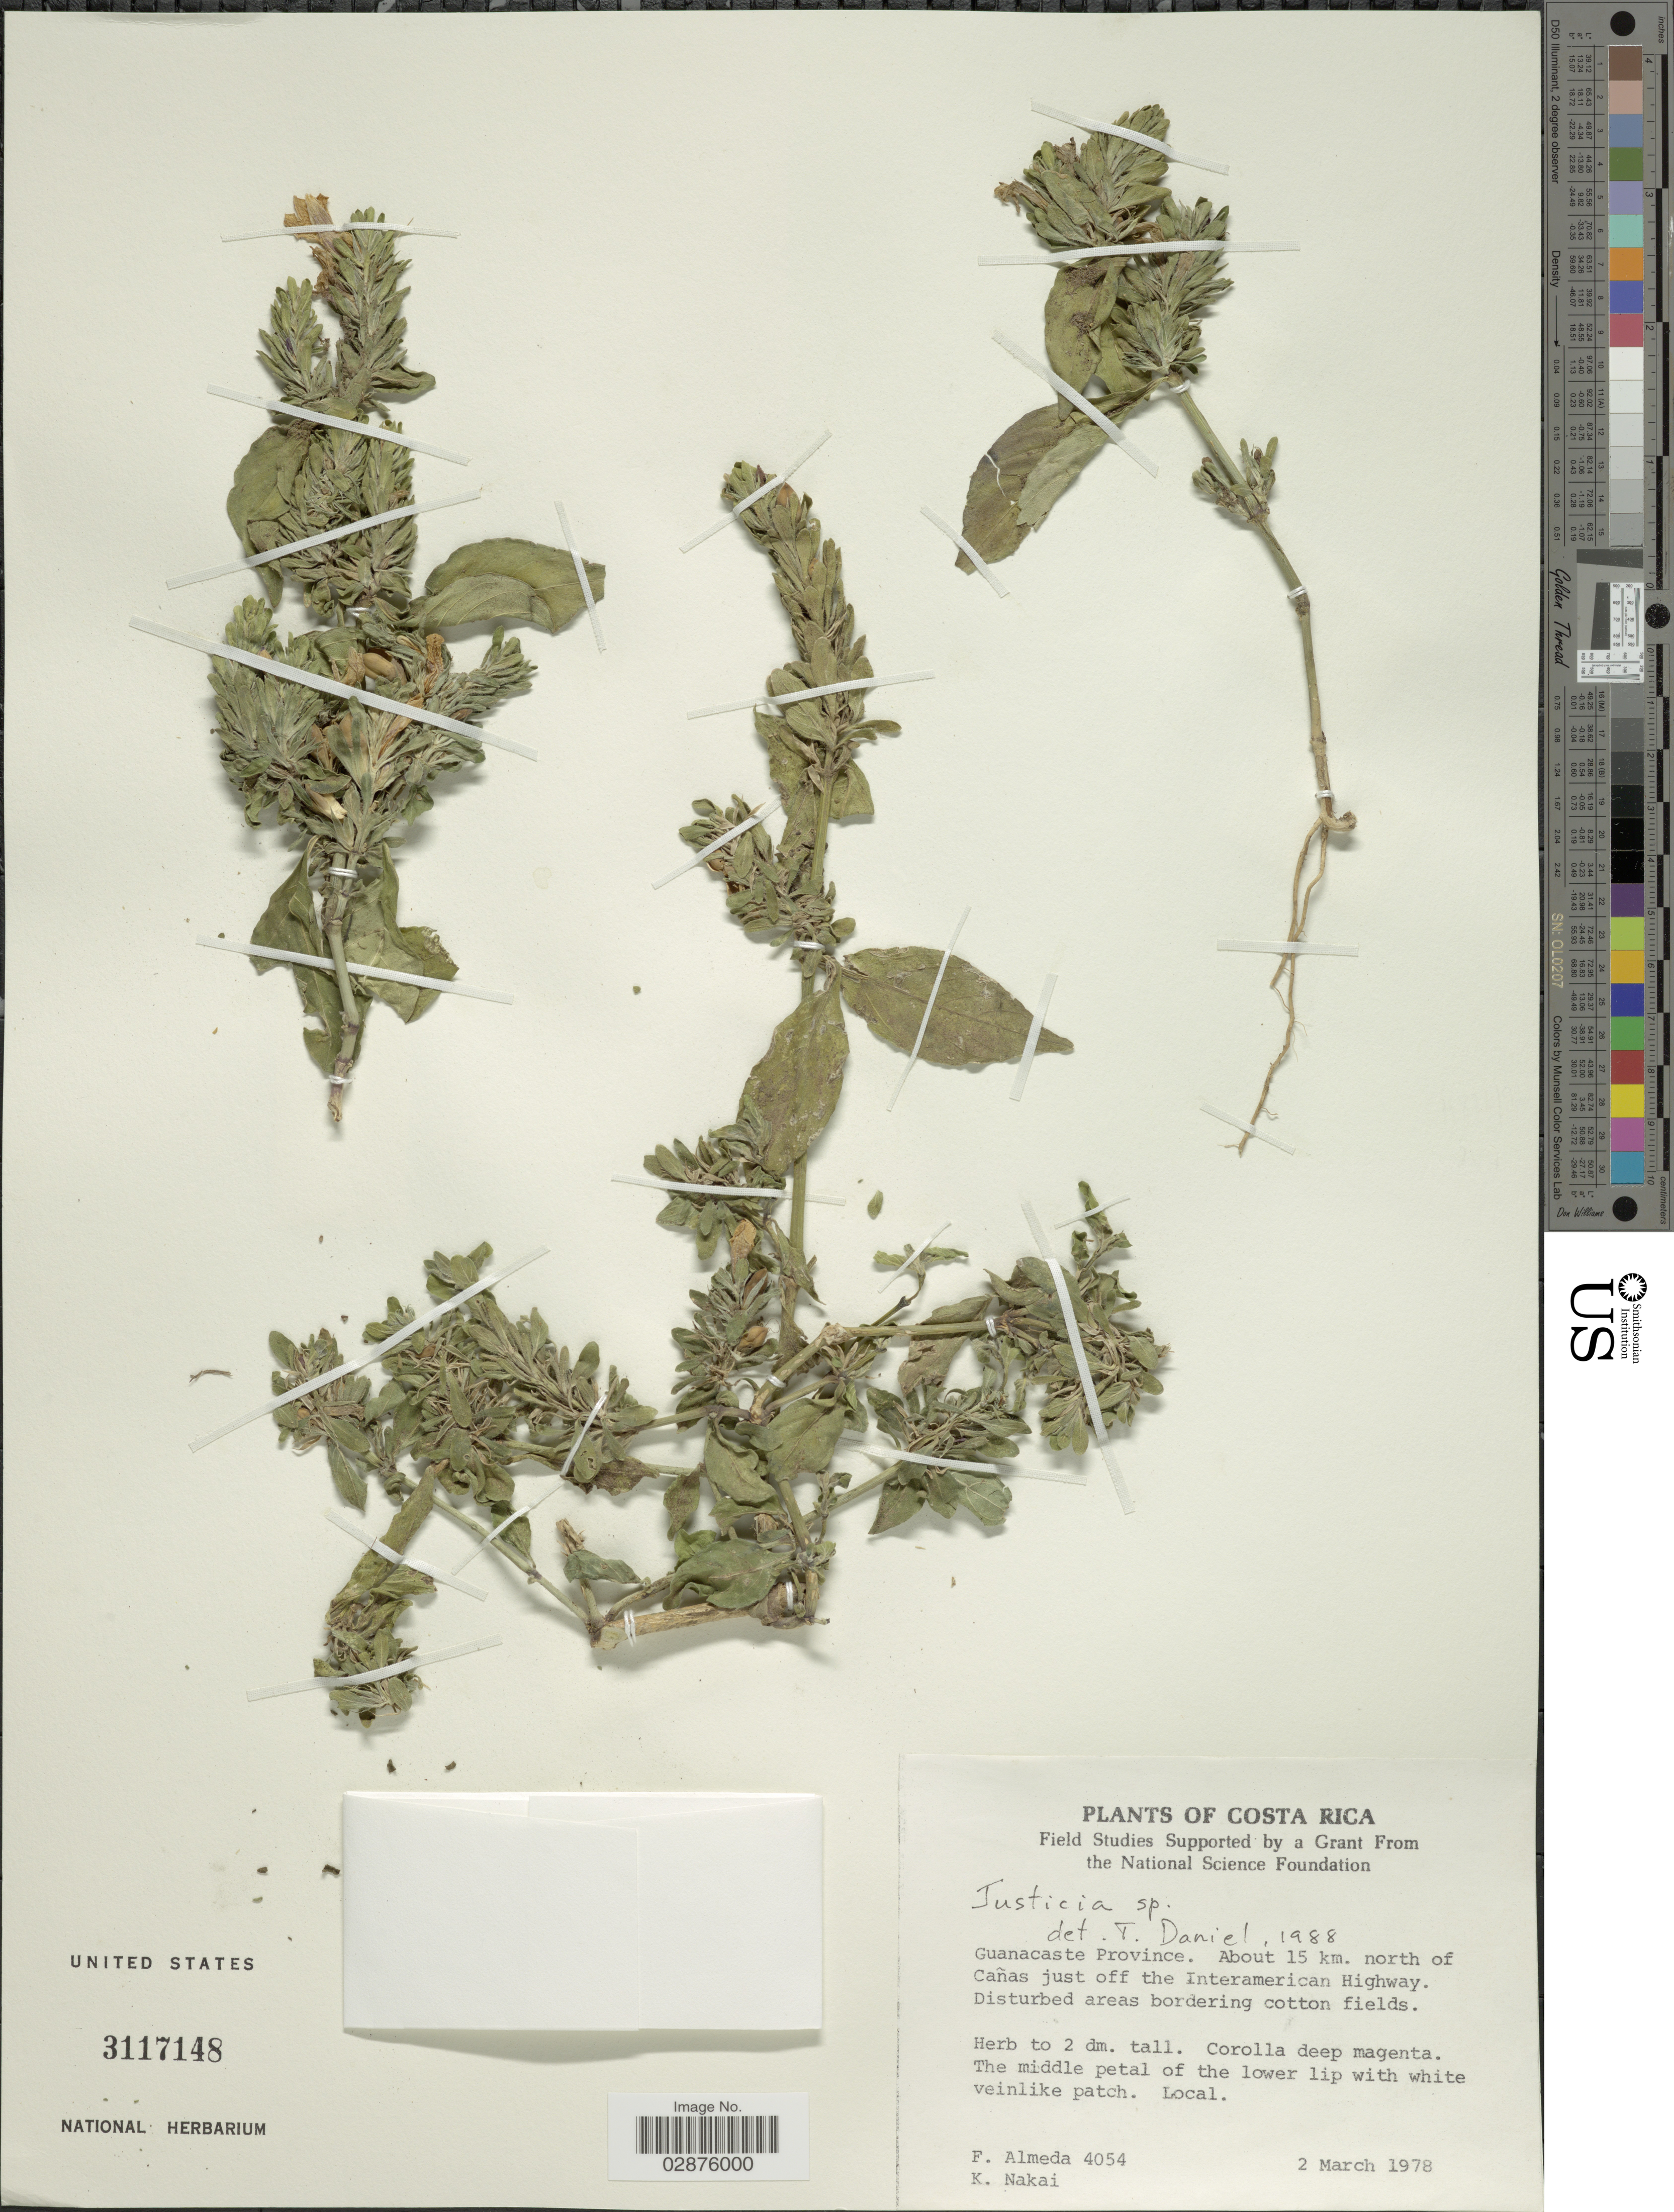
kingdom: Plantae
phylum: Tracheophyta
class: Magnoliopsida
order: Lamiales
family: Acanthaceae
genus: Justicia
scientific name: Justicia carthaginensis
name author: Jacq.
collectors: F. Almeda & K. M. Nakai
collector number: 4054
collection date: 1978-03-02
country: Costa Rica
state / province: Guanacaste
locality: Guanacaste Province, About 15 km. north of Cañas just off the Interamerican Highway.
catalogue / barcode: US 3117148